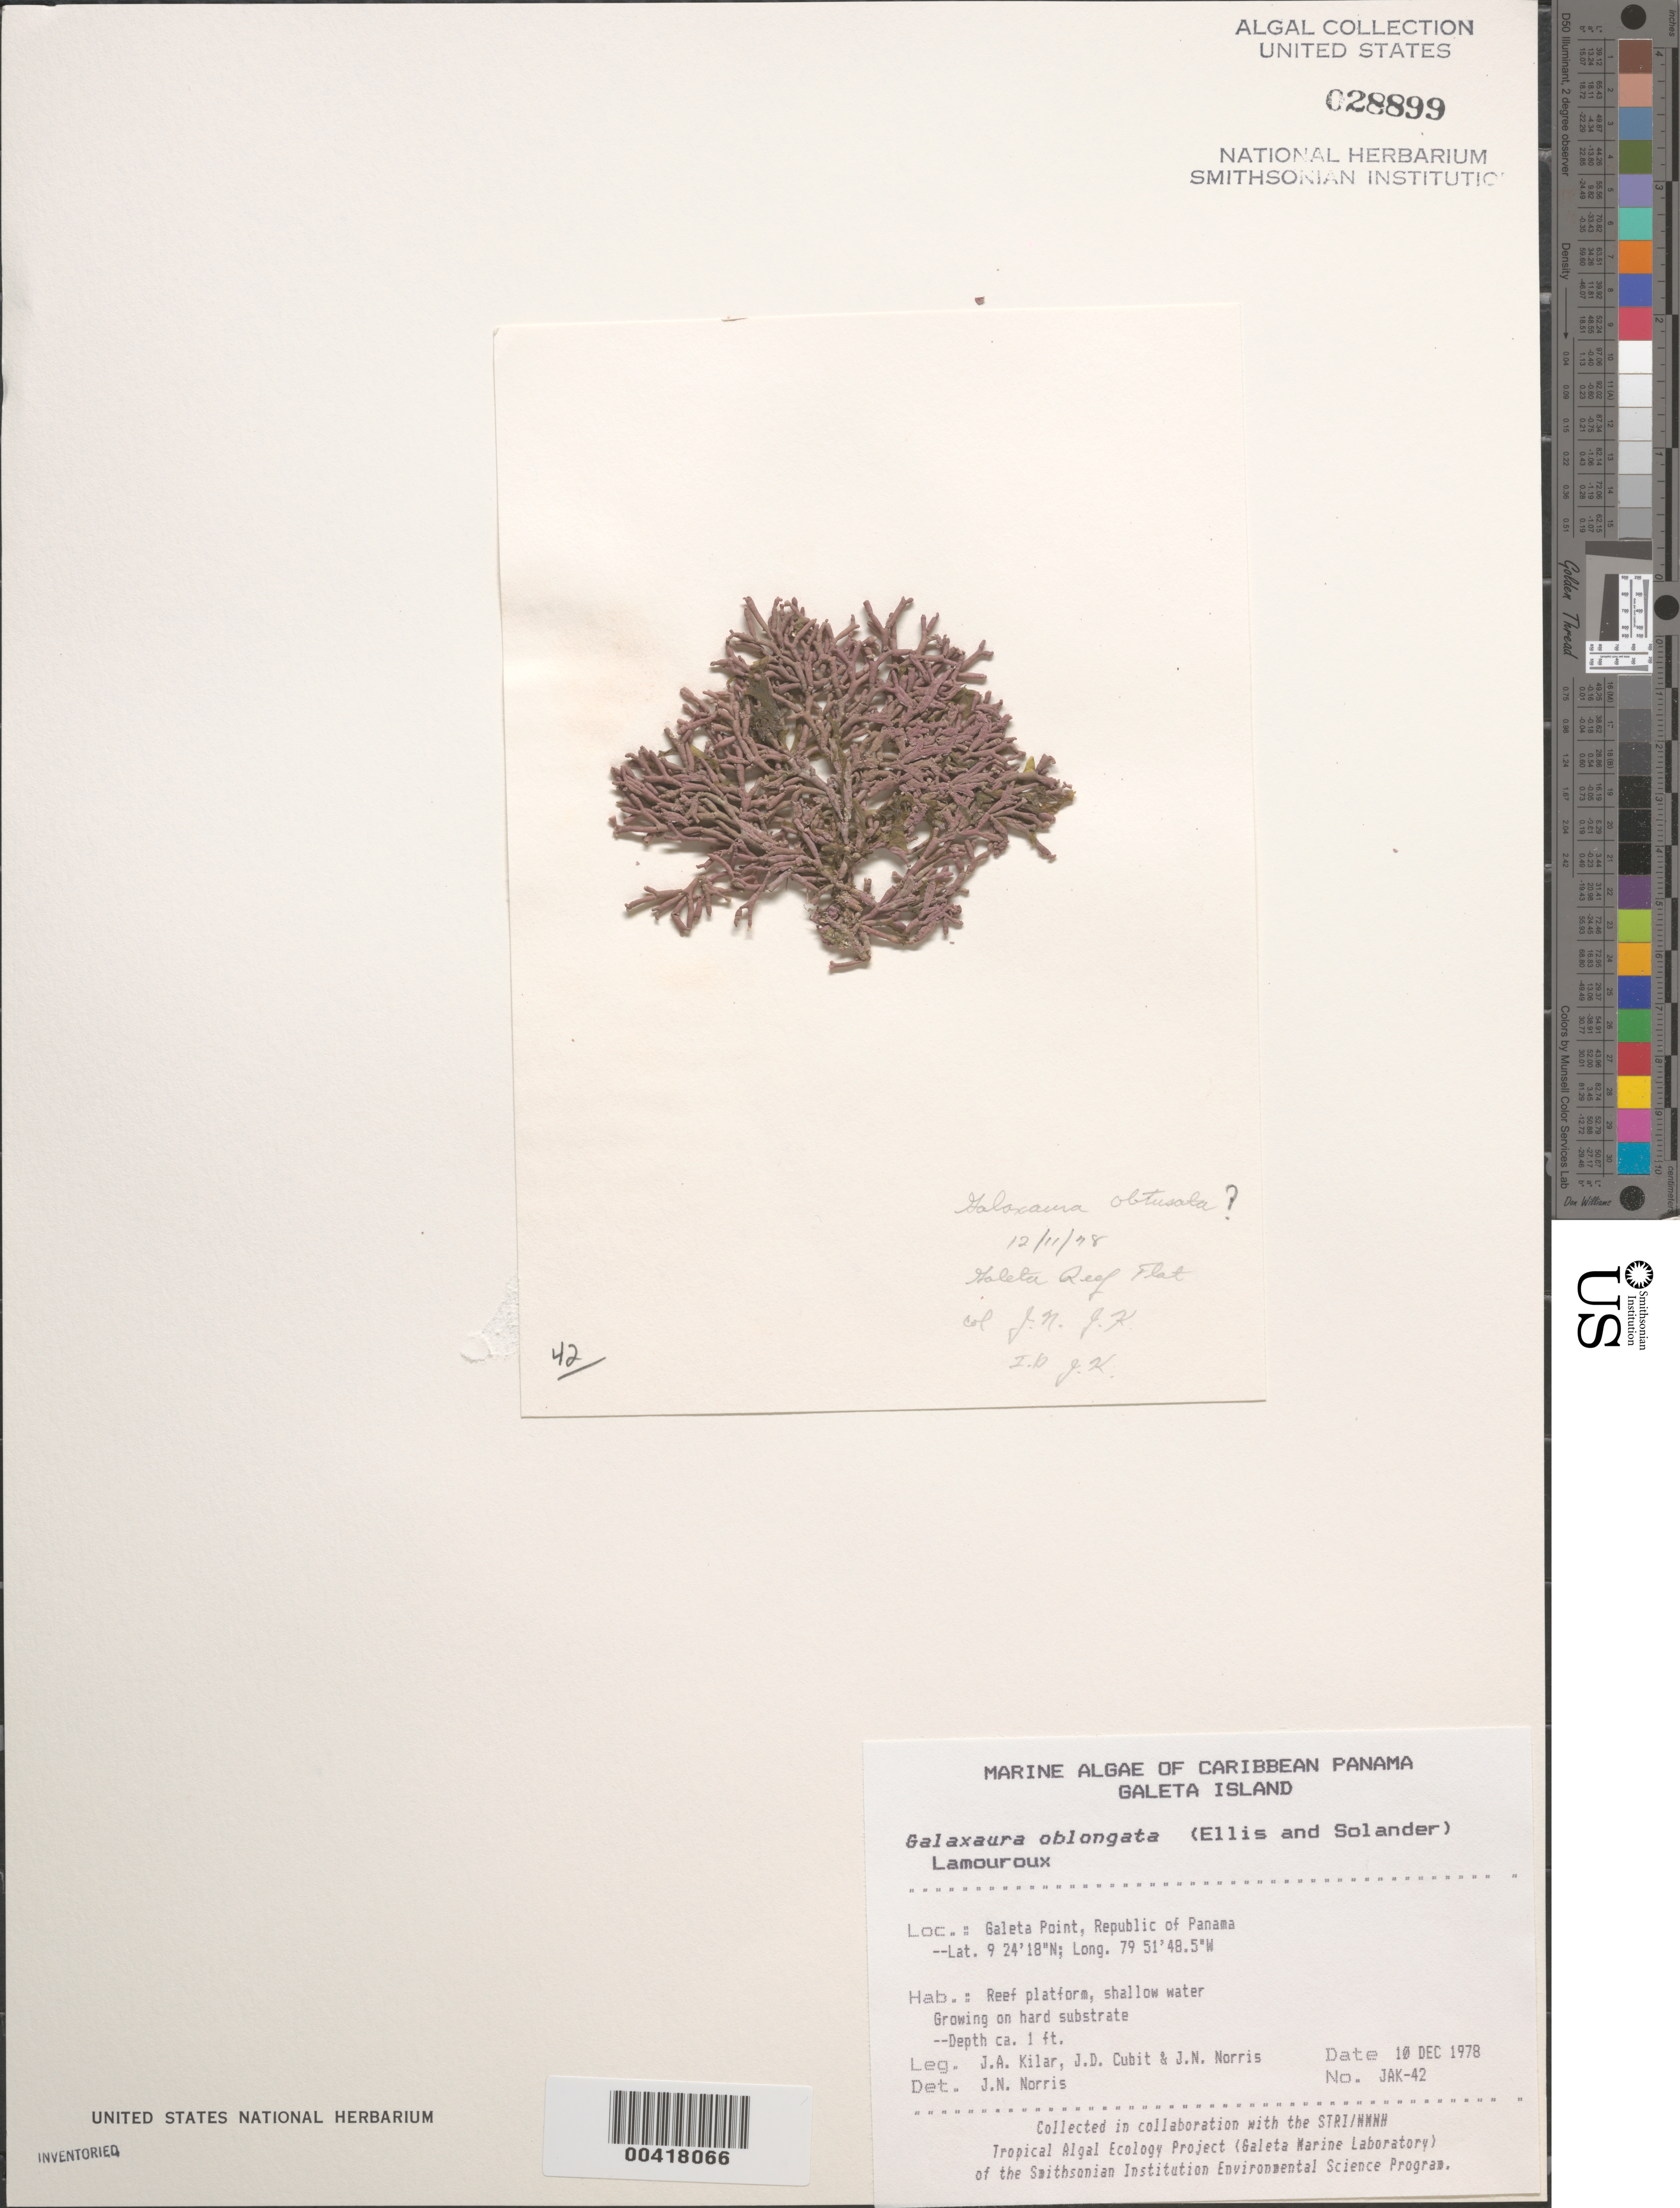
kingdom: Plantae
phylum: Rhodophyta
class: Florideophyceae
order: Nemaliales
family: Galaxauraceae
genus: Tricleocarpa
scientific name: Tricleocarpa fragilis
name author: (L.) Huisman & R.A. Towns.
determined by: Algae name updating Project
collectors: J. A. Kilar, J. Cubit & J. N. Norris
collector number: JAK-42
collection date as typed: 10 Dec 1978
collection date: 1978-12-10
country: Panama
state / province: Colón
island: Galeta Island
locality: Galeta Point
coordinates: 9 24' 18" N, 79 51' 48.5" W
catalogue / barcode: US 28899